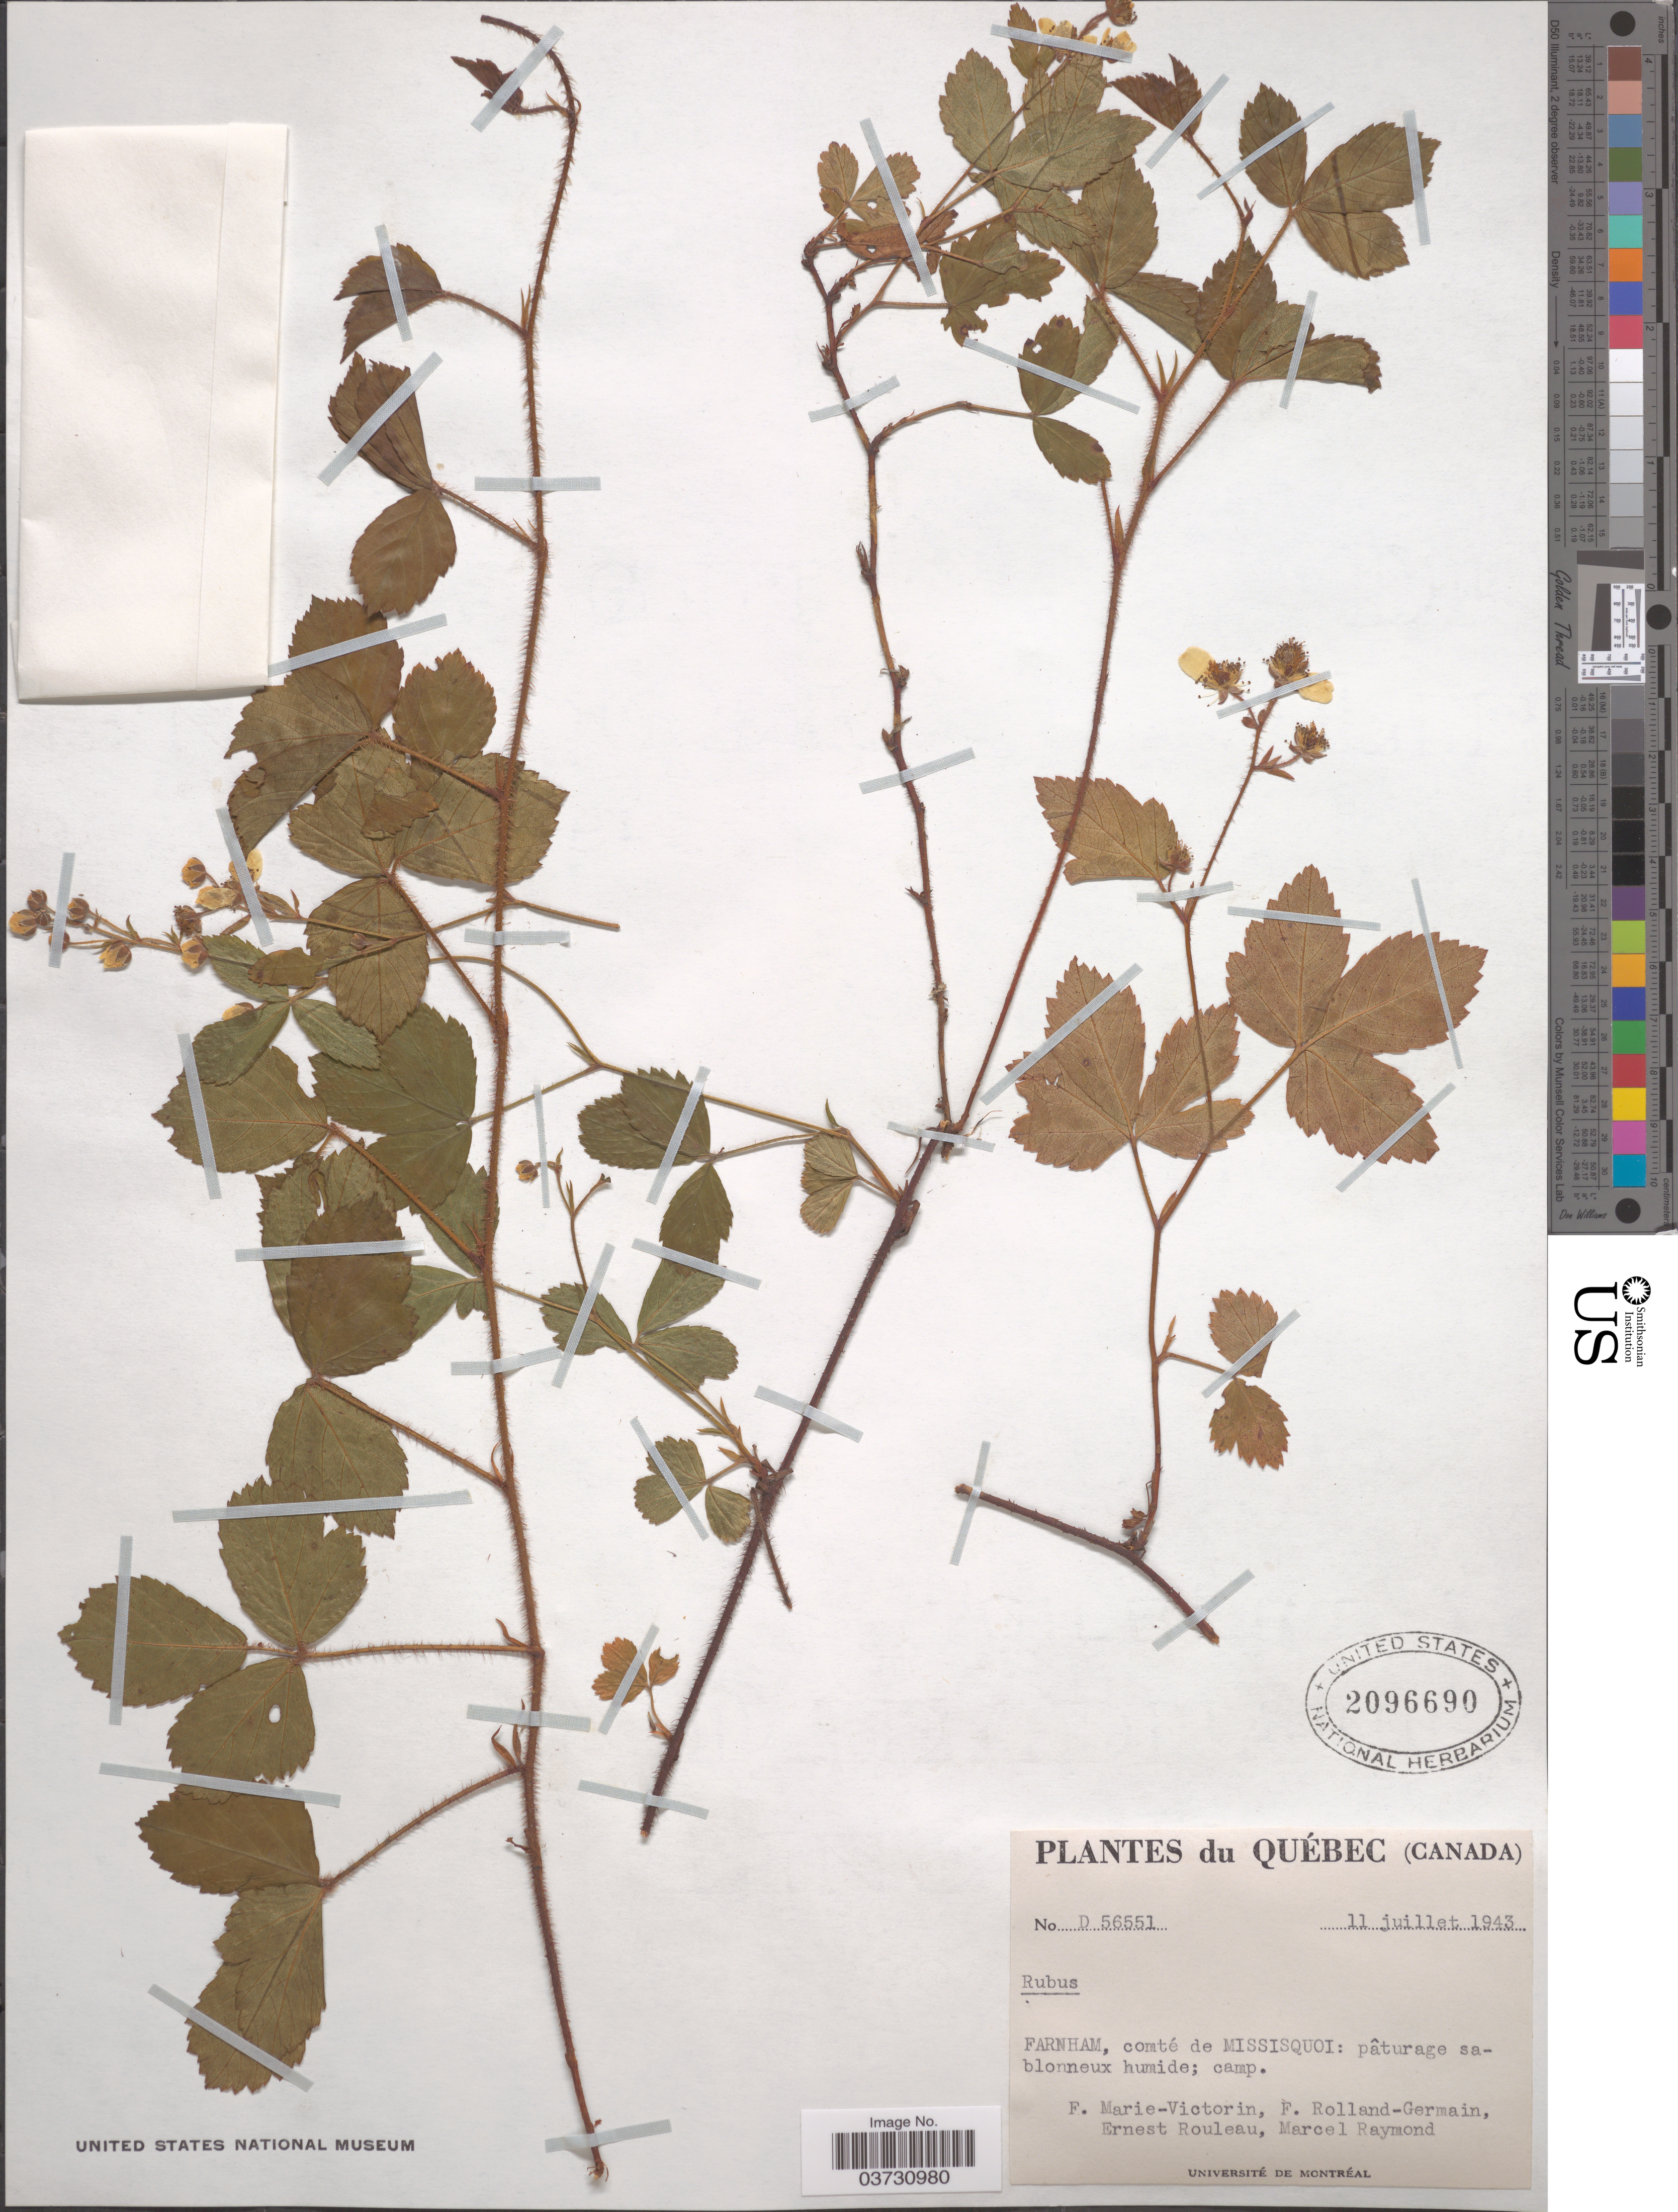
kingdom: Plantae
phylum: Tracheophyta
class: Magnoliopsida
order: Rosales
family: Rosaceae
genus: Rubus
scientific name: Rubus pubescens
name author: Raf.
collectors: F. Marie-Victorin, Rolland-Germain, E. Rouleau & M. Raymond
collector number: D56551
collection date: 1943-07-11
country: Canada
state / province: Quebec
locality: Farnham, comté de Missisquoi: pâturage sablonneux humide; camp.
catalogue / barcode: US 2096690